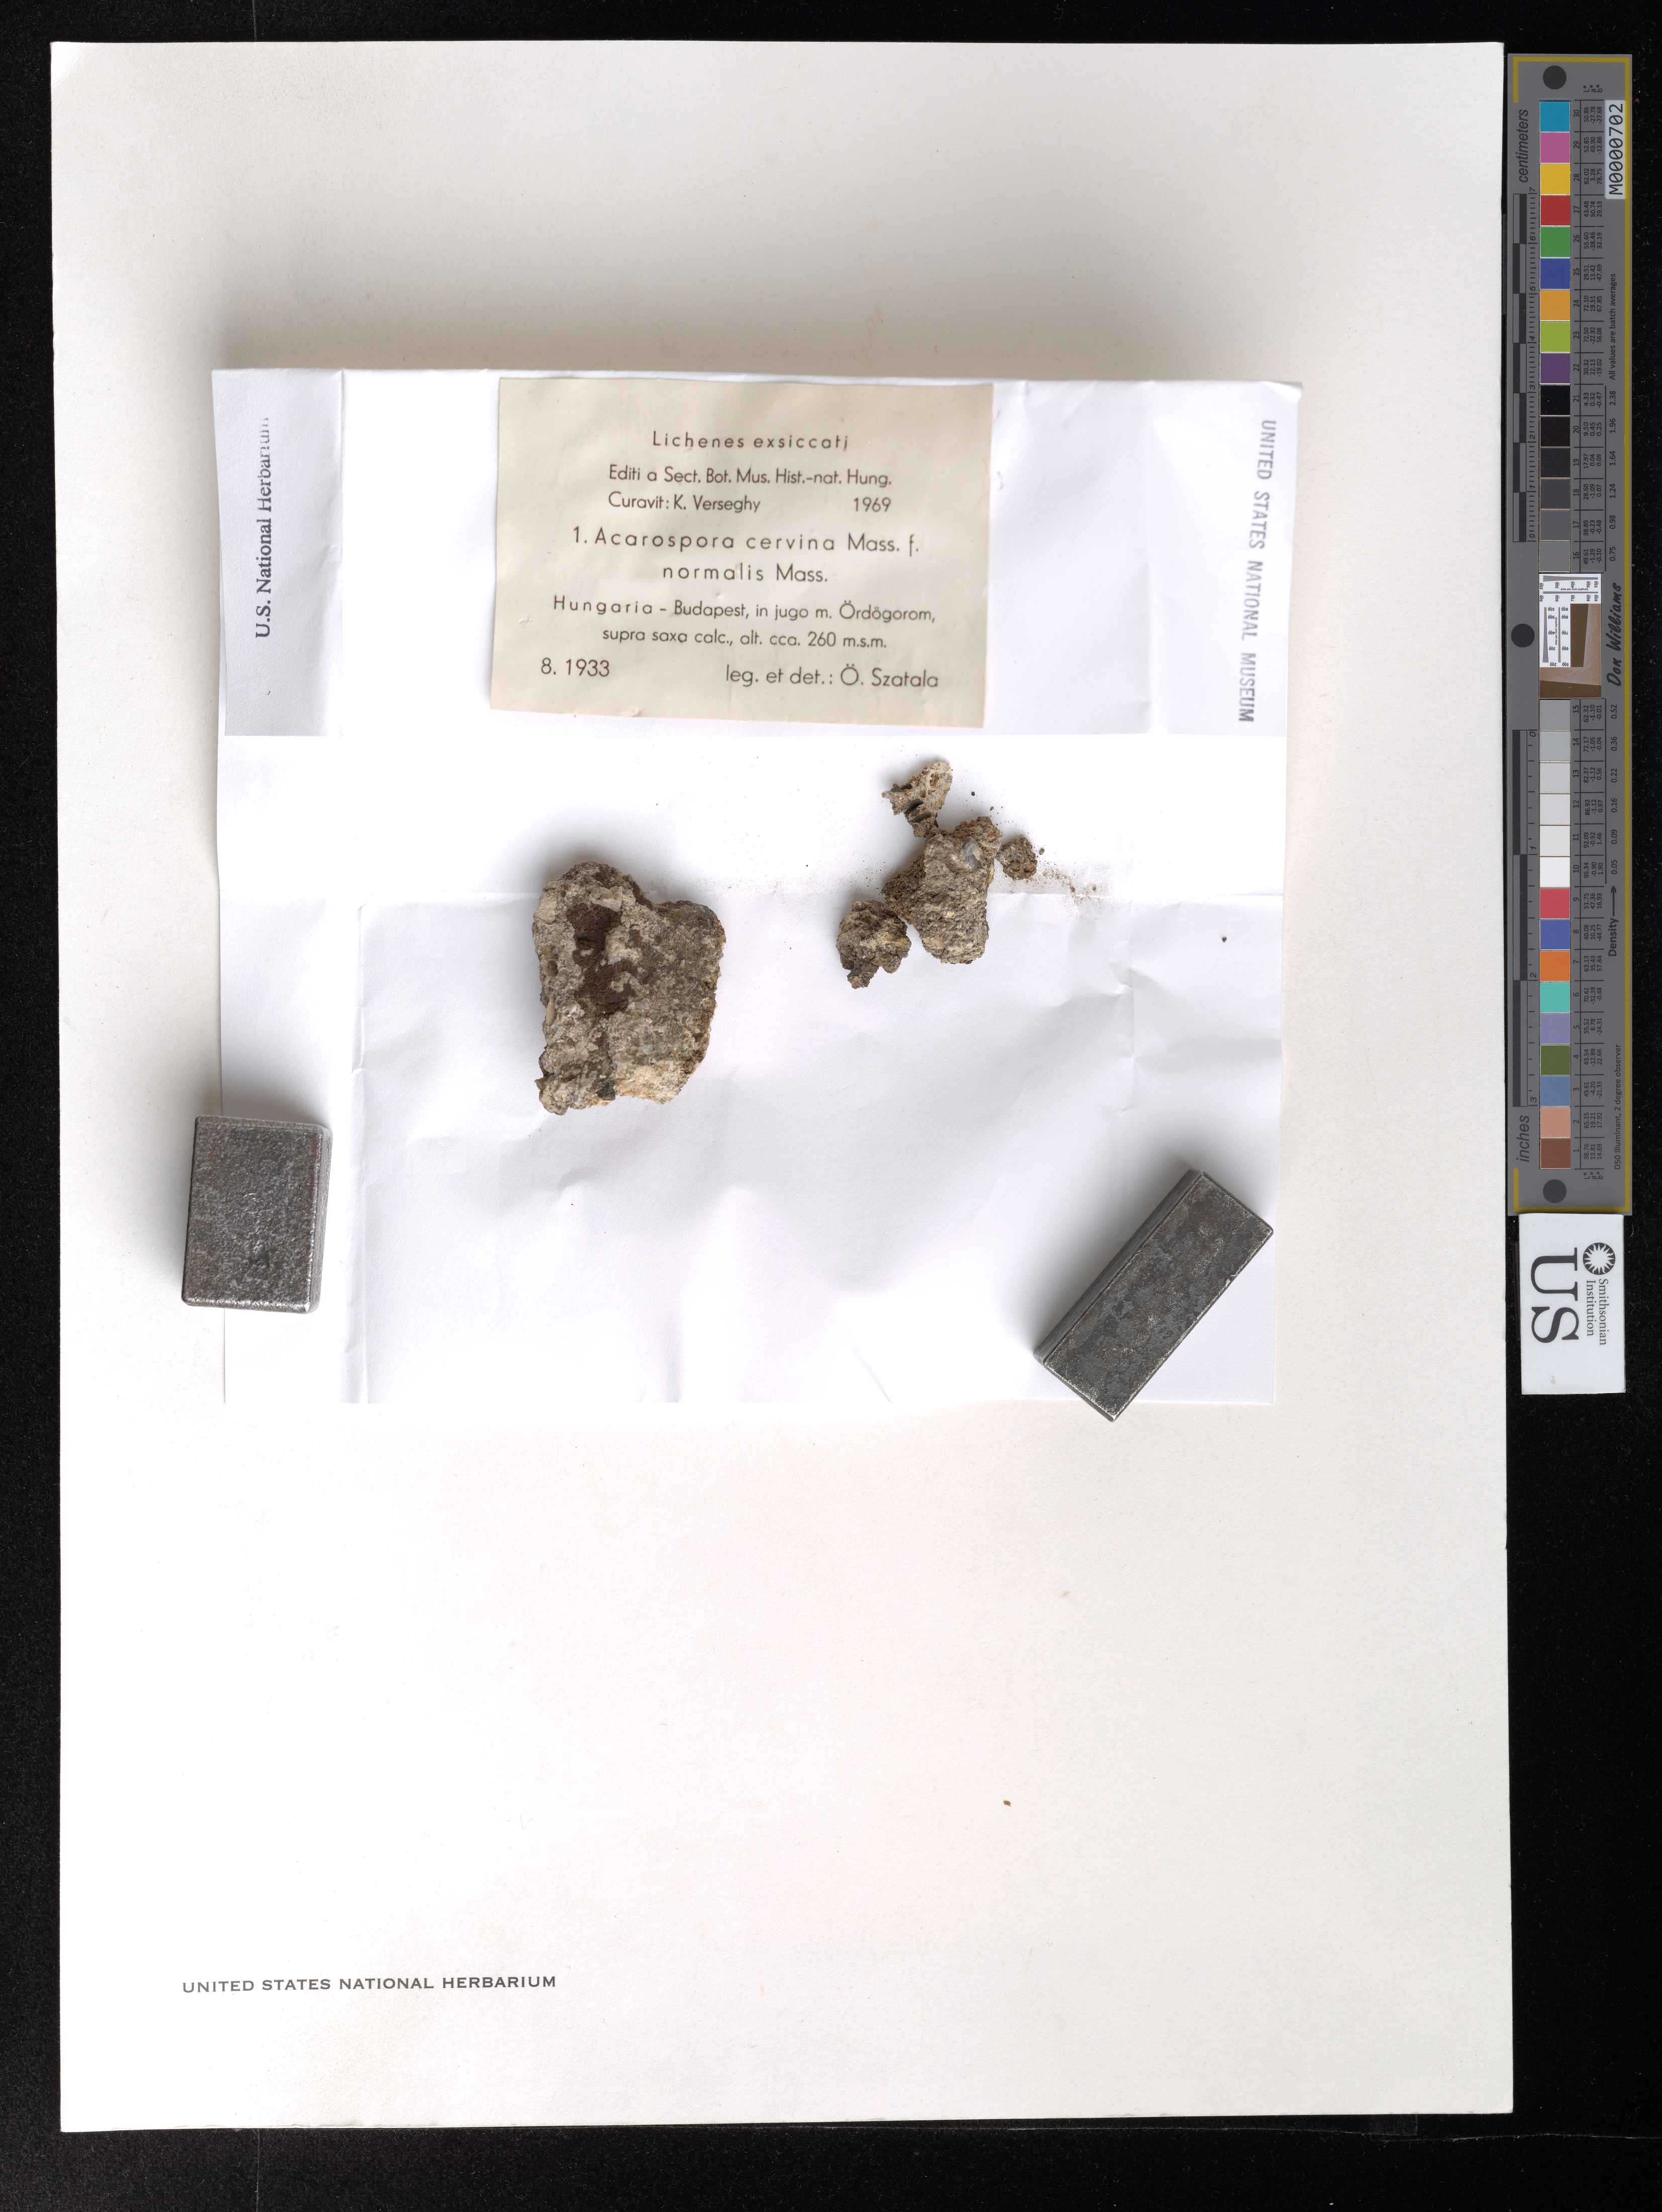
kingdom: Fungi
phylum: Ascomycota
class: Lecanoromycetes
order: Acarosporales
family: Acarosporaceae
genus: Acarospora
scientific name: Acarospora cervina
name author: (Ach.) A. Massal.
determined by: Lichen Identifications Updating Project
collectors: Ö. Szatala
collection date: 1933-08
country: Hungary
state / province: Budapest, Capital District of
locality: in jugo m. Ördögorom supra saxa calc.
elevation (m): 260